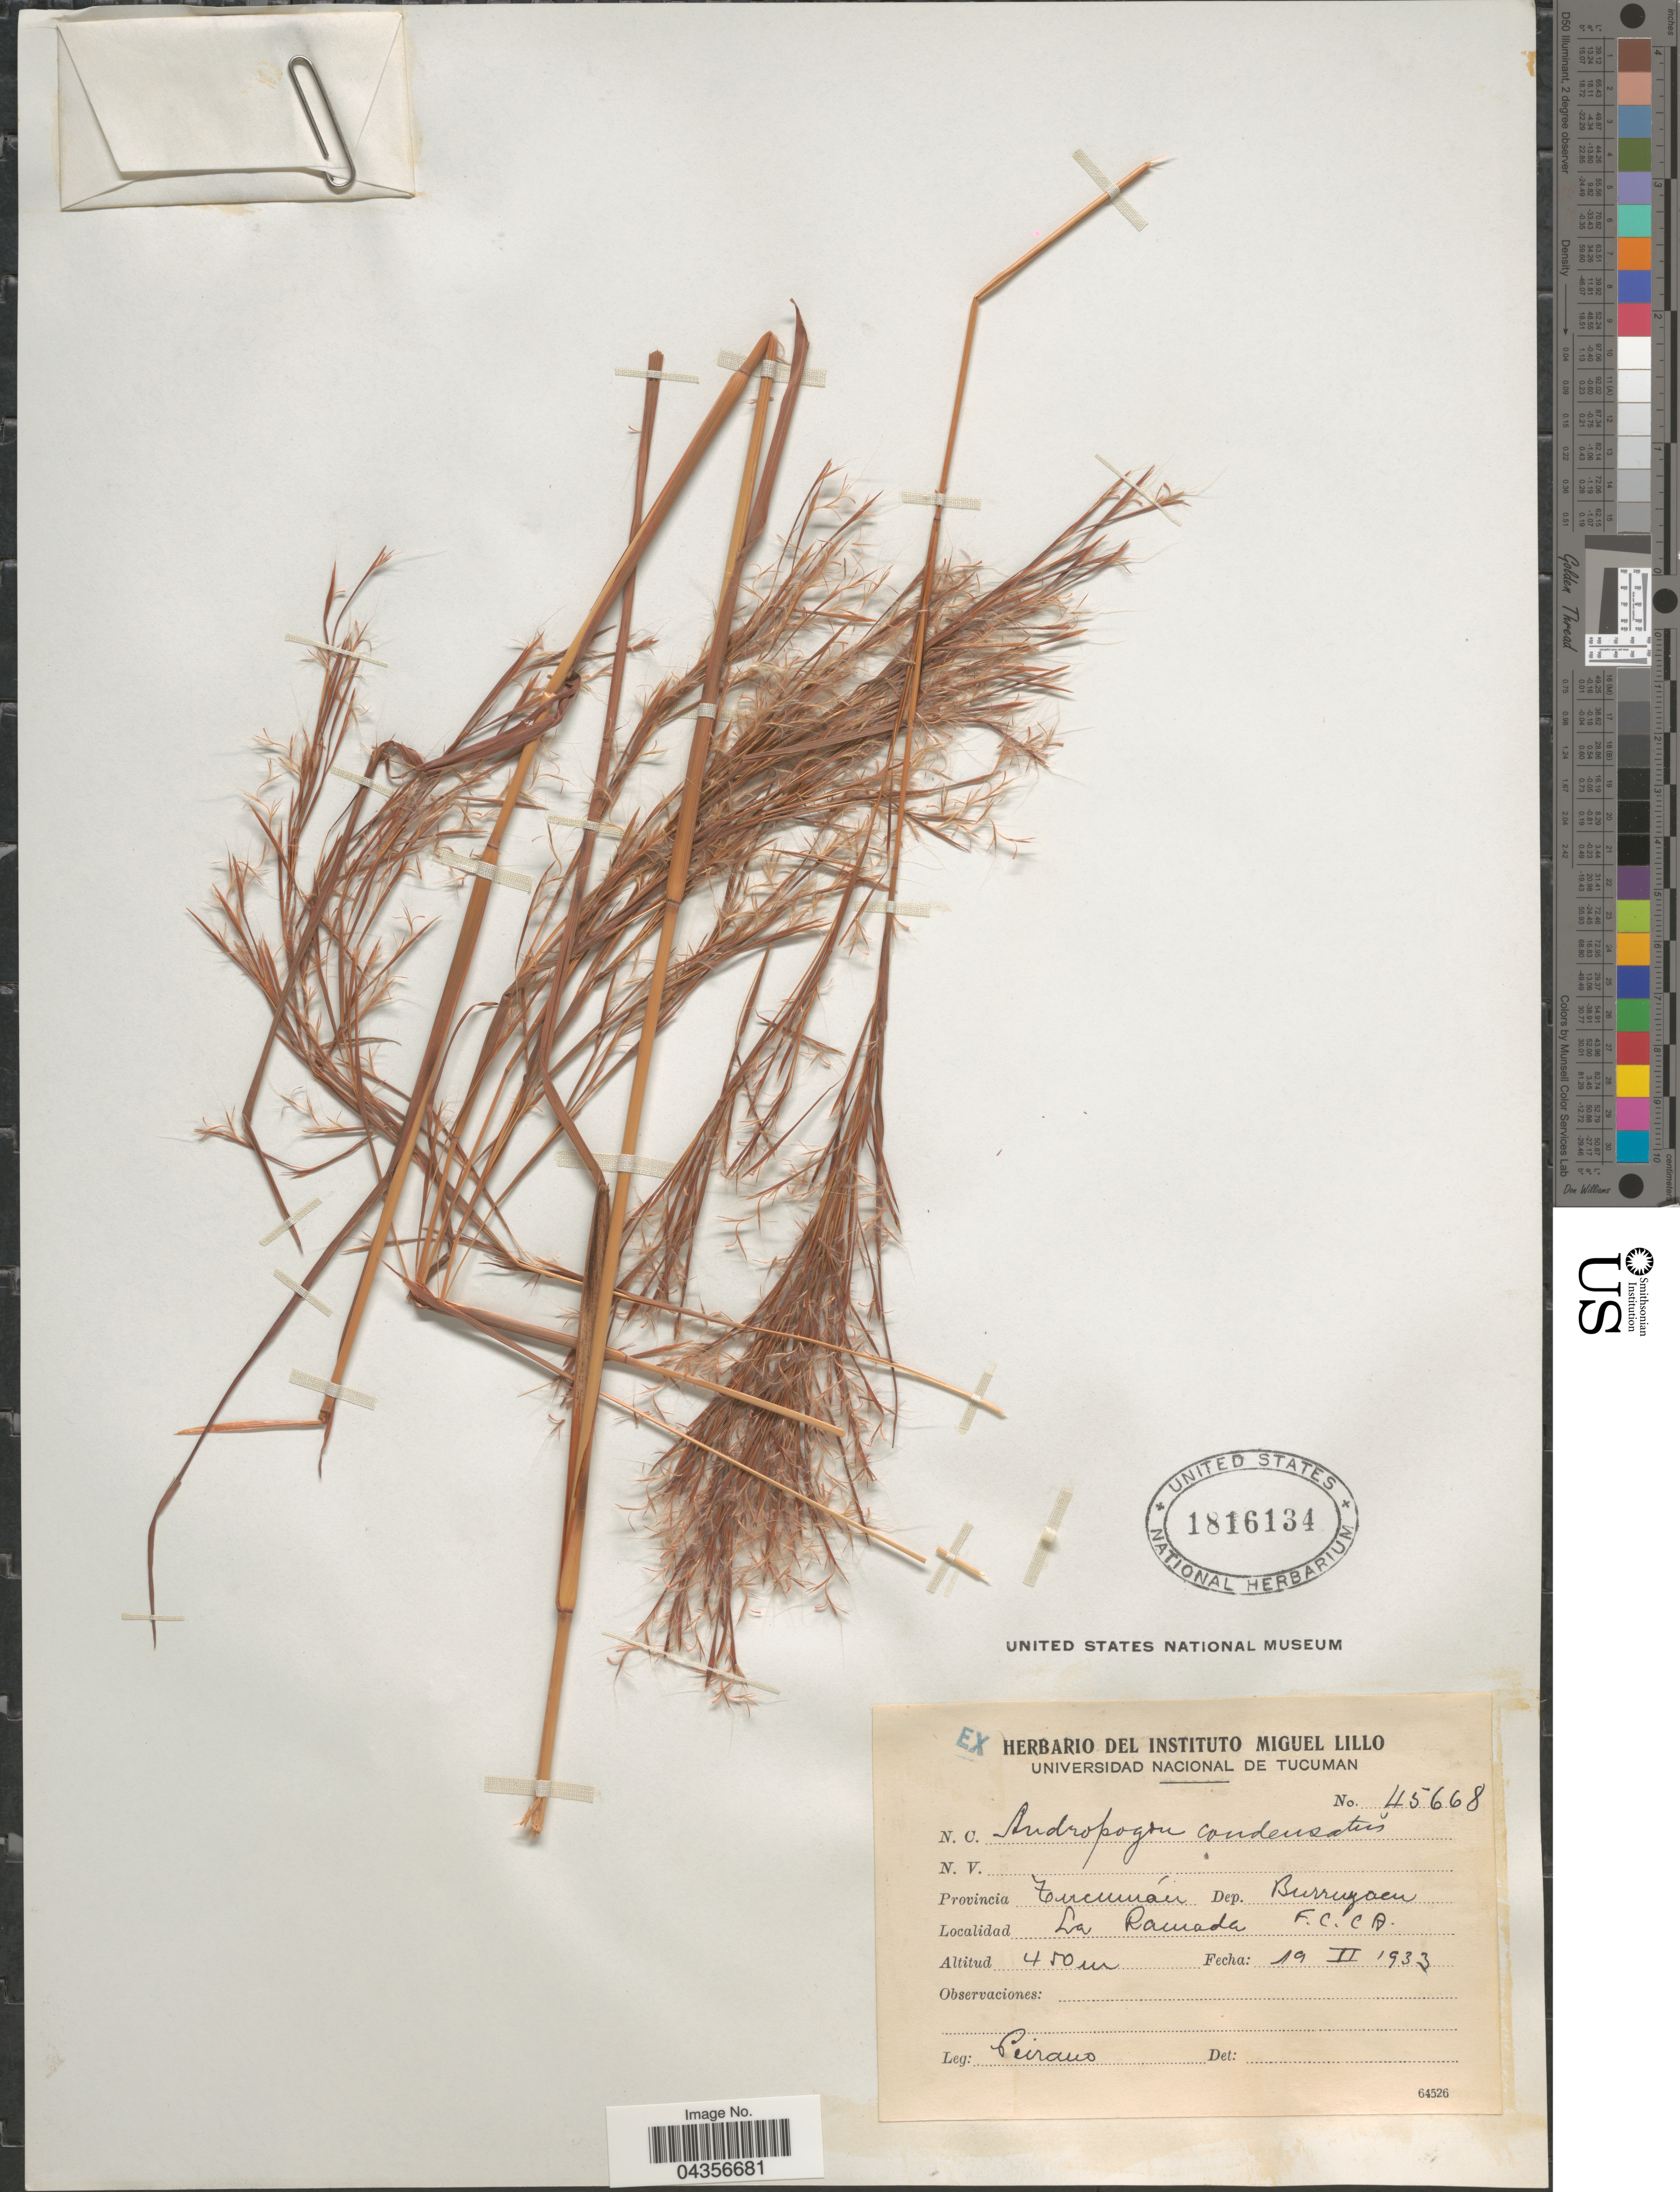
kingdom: Plantae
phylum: Tracheophyta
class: Liliopsida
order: Poales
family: Poaceae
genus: Schizachyrium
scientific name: Schizachyrium microstachyum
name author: (Desv. ex Ham.) Roseng. et al.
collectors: Peirano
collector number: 45668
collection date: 1933-02-19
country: Argentina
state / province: Tucuman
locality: Provincia Tucumán. Dep. Burruyacu. la Ramada F. C. C. A.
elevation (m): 450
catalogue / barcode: US 1816134